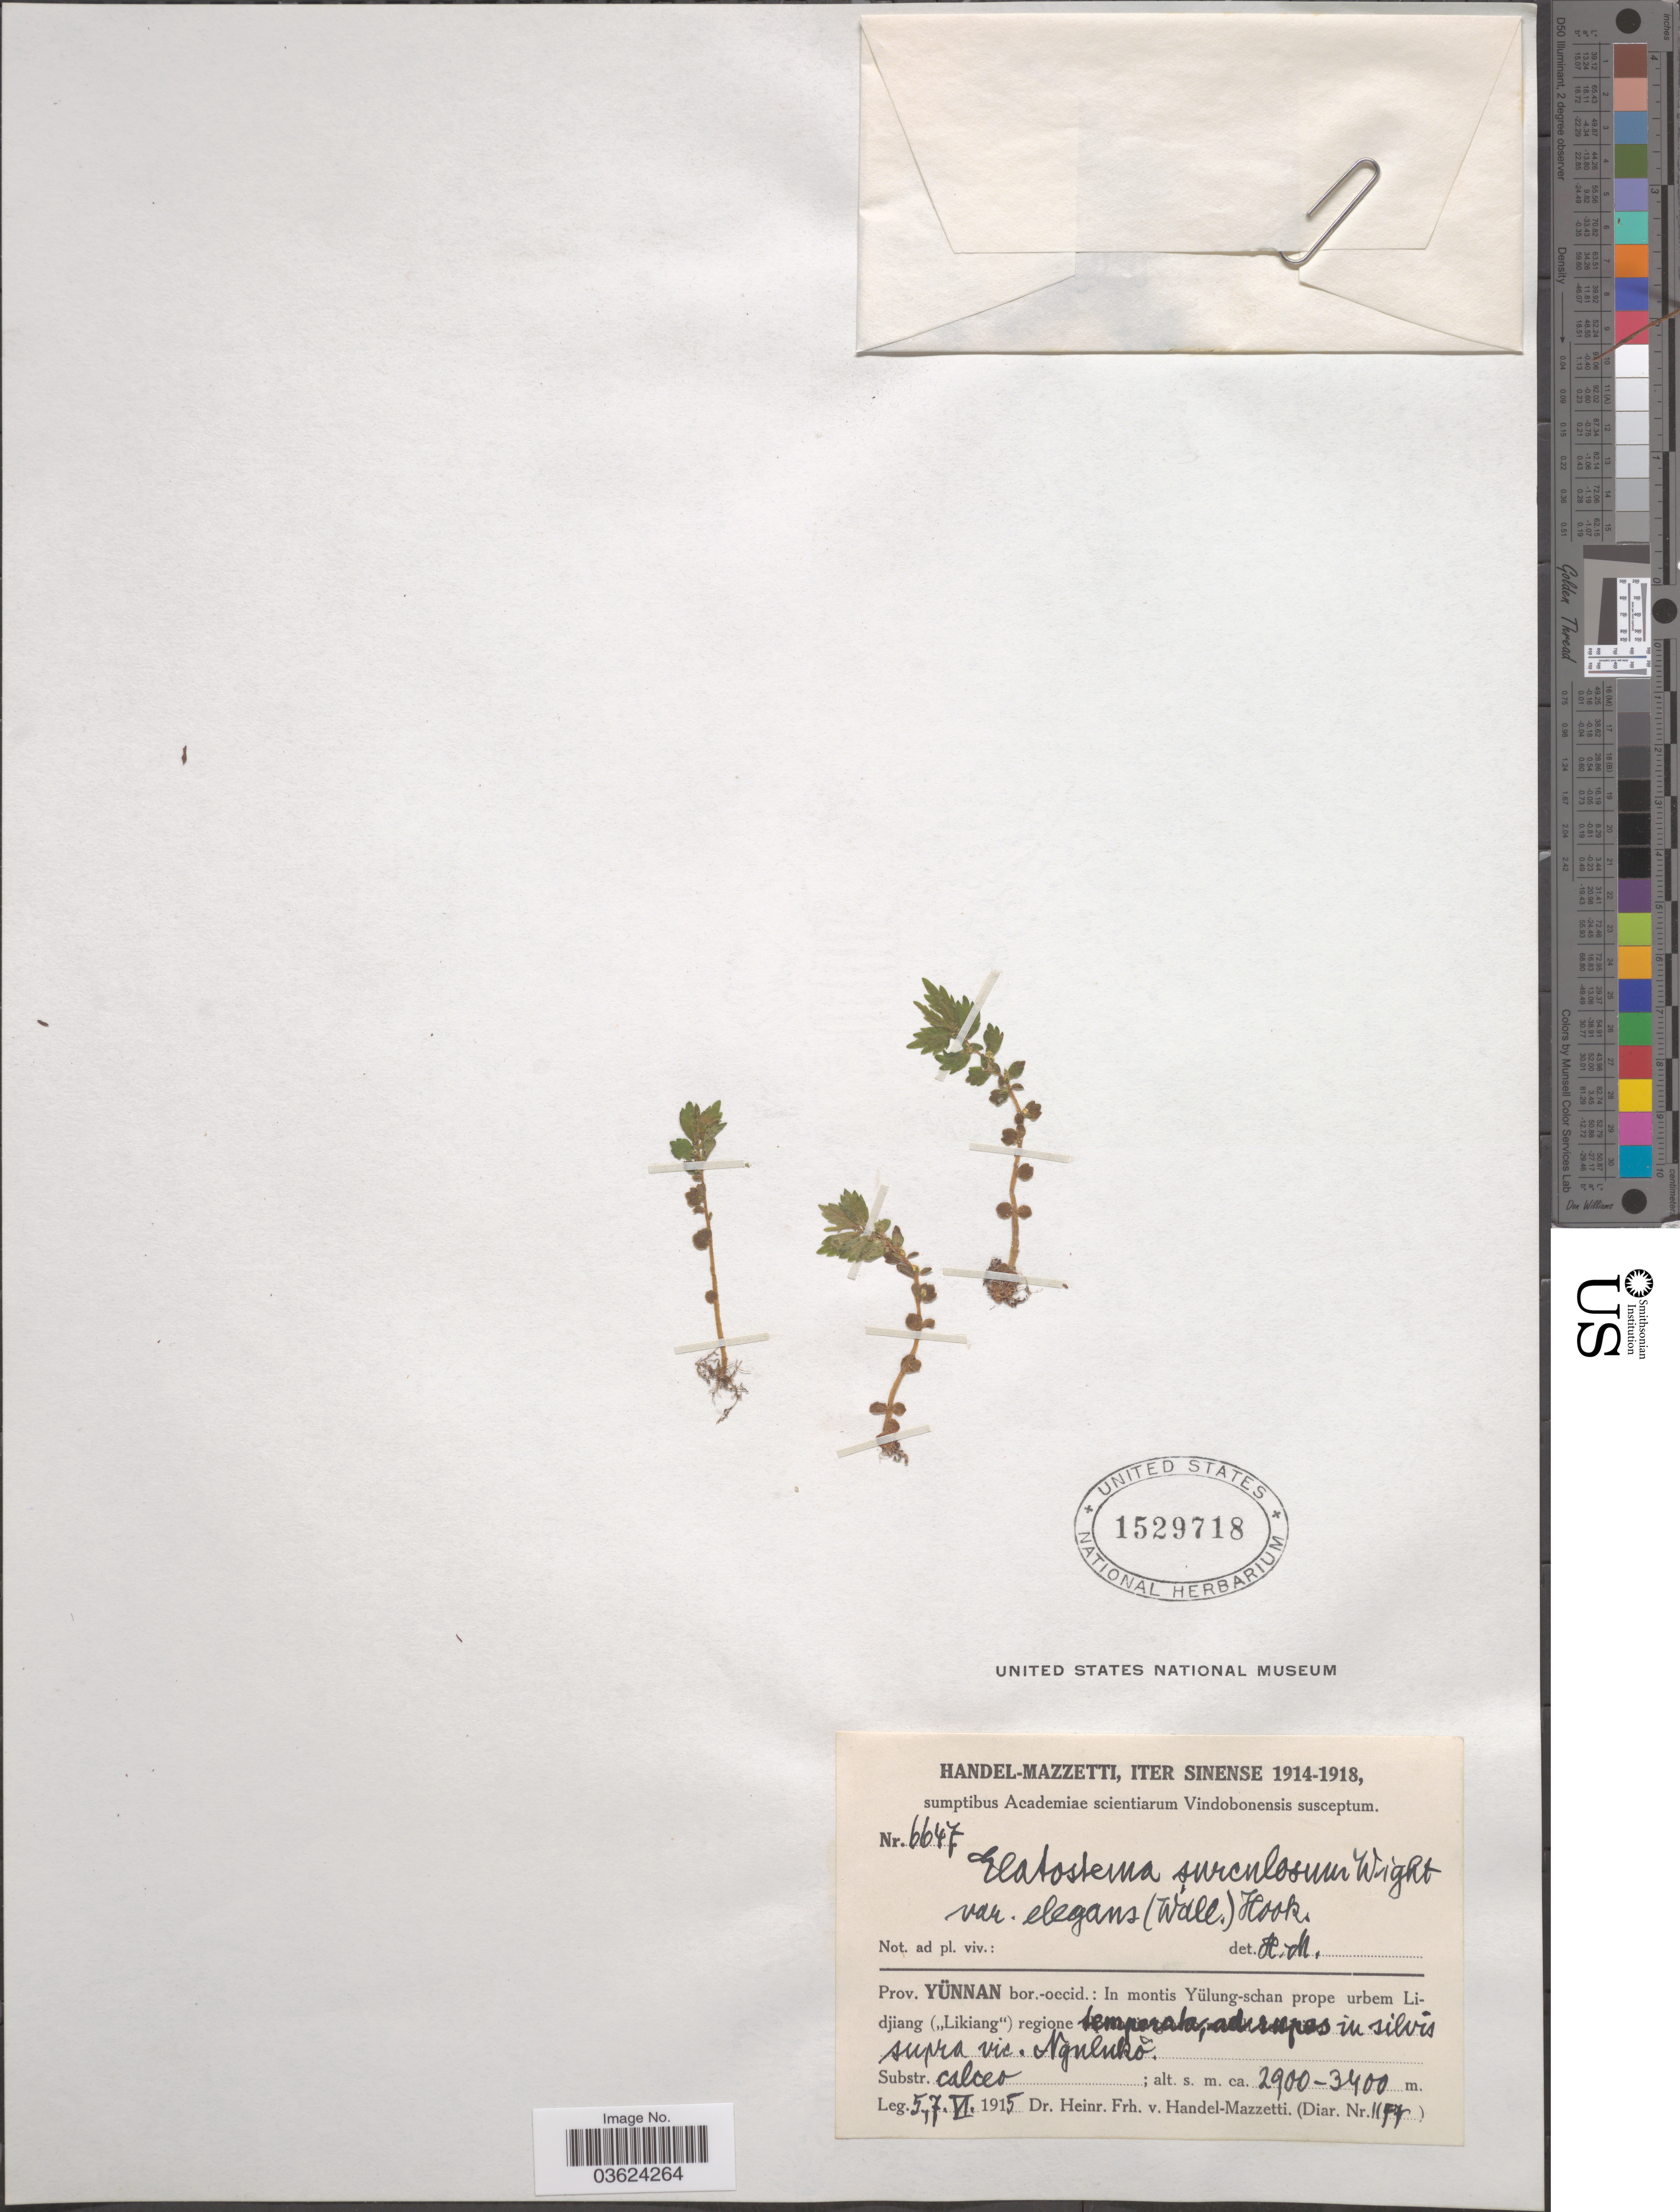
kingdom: Plantae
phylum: Tracheophyta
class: Magnoliopsida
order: Rosales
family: Urticaceae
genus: Elatostema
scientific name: Elatostema surculosum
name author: Wight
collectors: H. Handel-Mazzetti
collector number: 6647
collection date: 1915-06-05/1915-06-07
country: China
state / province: Yunnan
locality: Prov. Yünnan bor.-occid.: In montis Yülung-schan prope urbem Lidjiang ("Likiang") regione in silvis supra vic. Nguluko.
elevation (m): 2900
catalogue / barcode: US 1529718